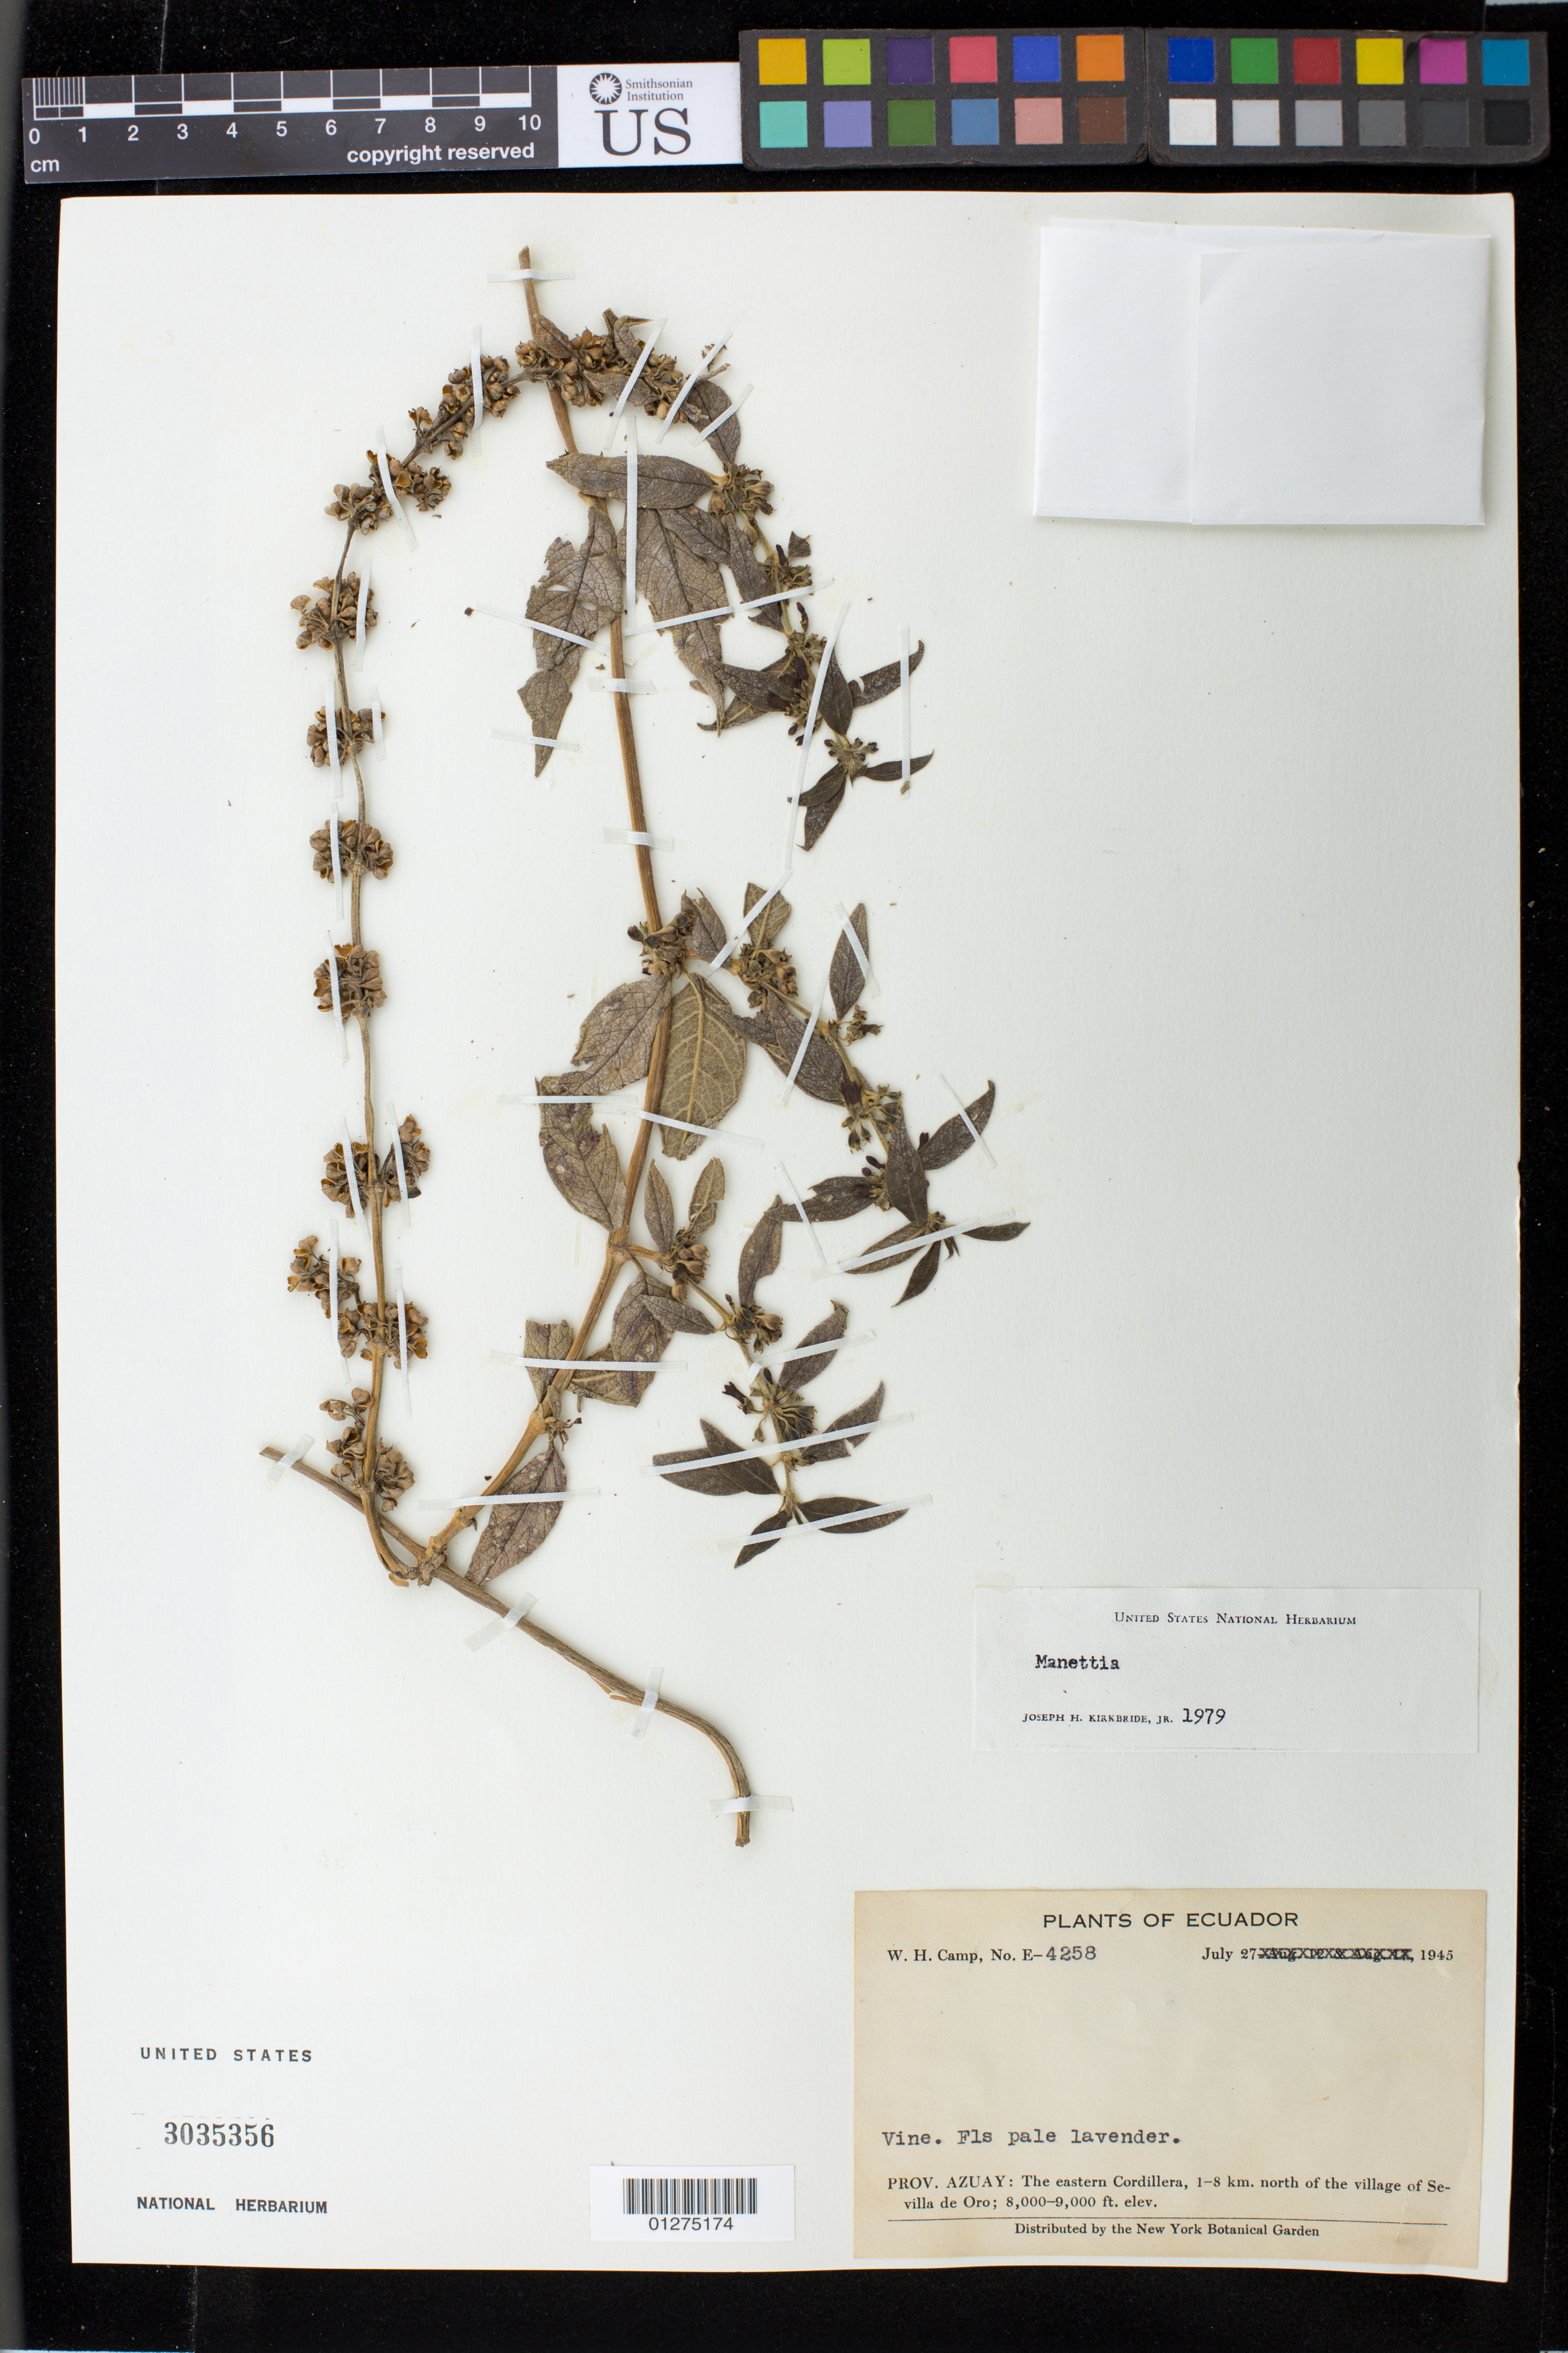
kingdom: Plantae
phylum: Tracheophyta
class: Magnoliopsida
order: Gentianales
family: Rubiaceae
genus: Manettia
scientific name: Manettia sp.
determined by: Kirkbride, J. H., Jr.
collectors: W. H. Camp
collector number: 4258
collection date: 1945-07-27/1945-08-12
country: Ecuador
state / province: Azuay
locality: The eastern Cordillera, 1-8 km. north of the village a Sevilla de Oro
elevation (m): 2438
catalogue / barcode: US 3035356